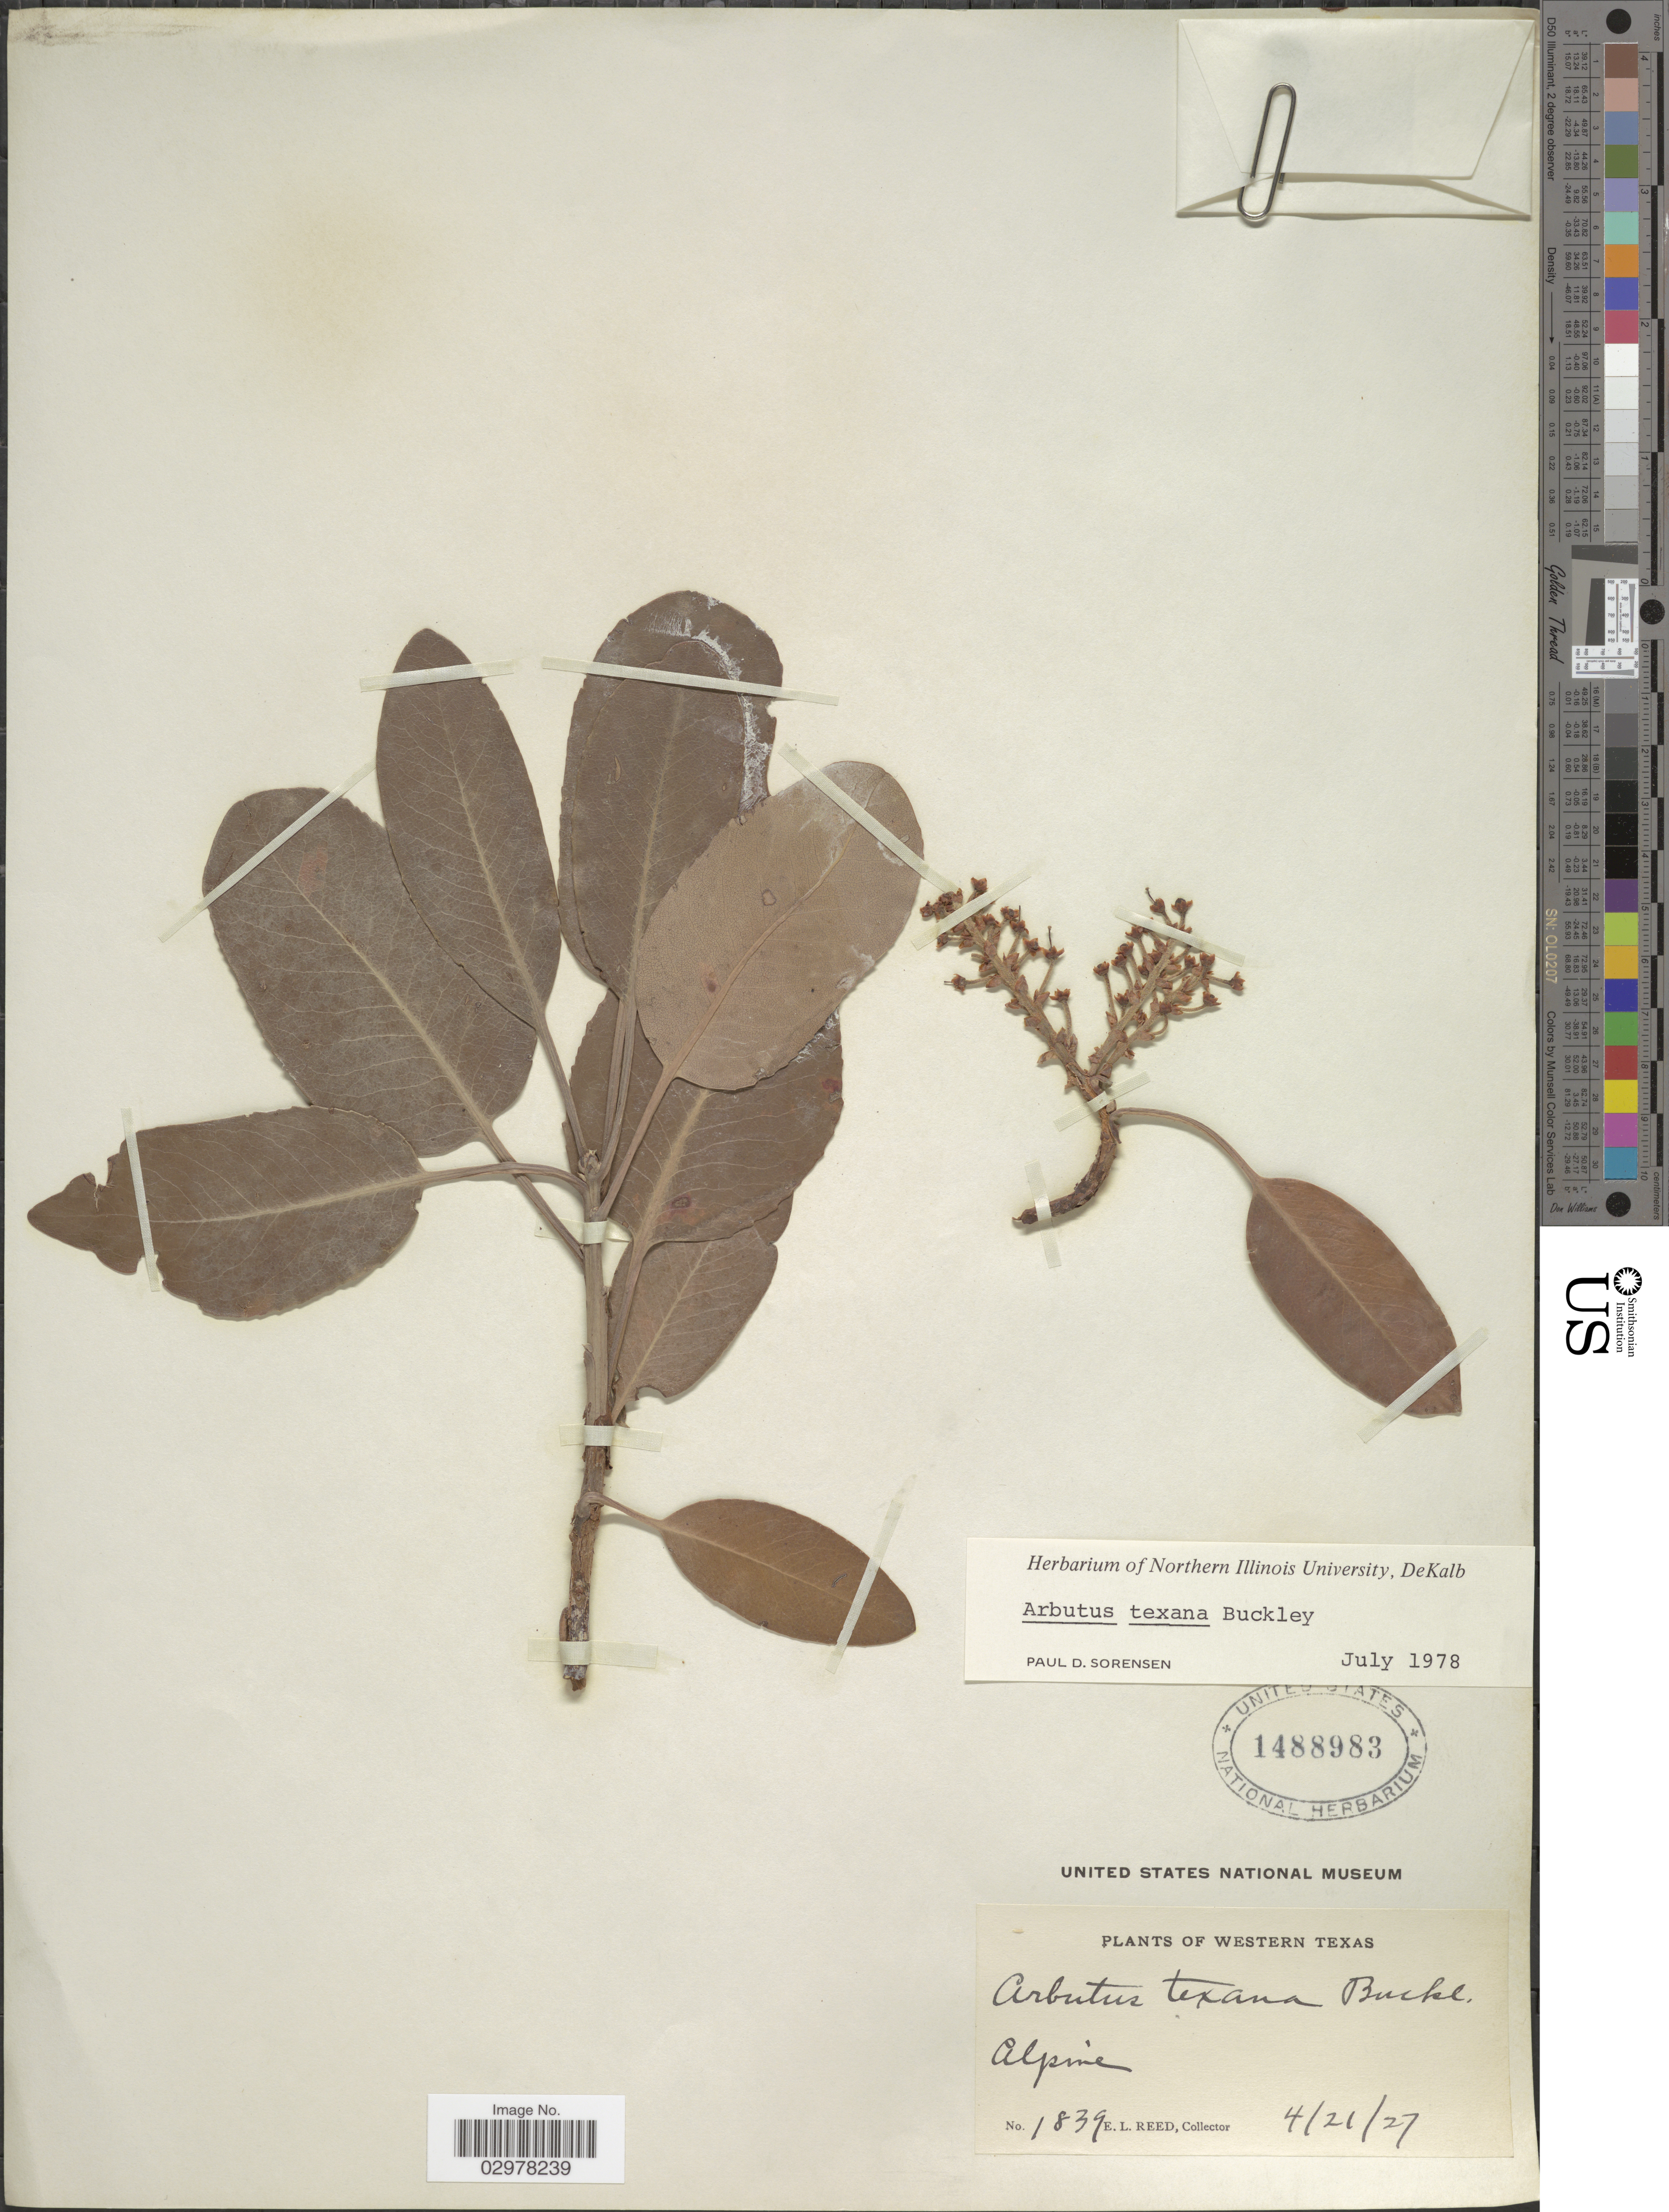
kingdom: Plantae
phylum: Tracheophyta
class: Magnoliopsida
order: Ericales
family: Ericaceae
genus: Arbutus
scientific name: Arbutus texana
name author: Buckley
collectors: E. Reed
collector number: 1839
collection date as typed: Transcribed d/m/y: 21/4/27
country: United States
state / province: Texas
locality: Western Texas, Alpine.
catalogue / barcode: US 1488983